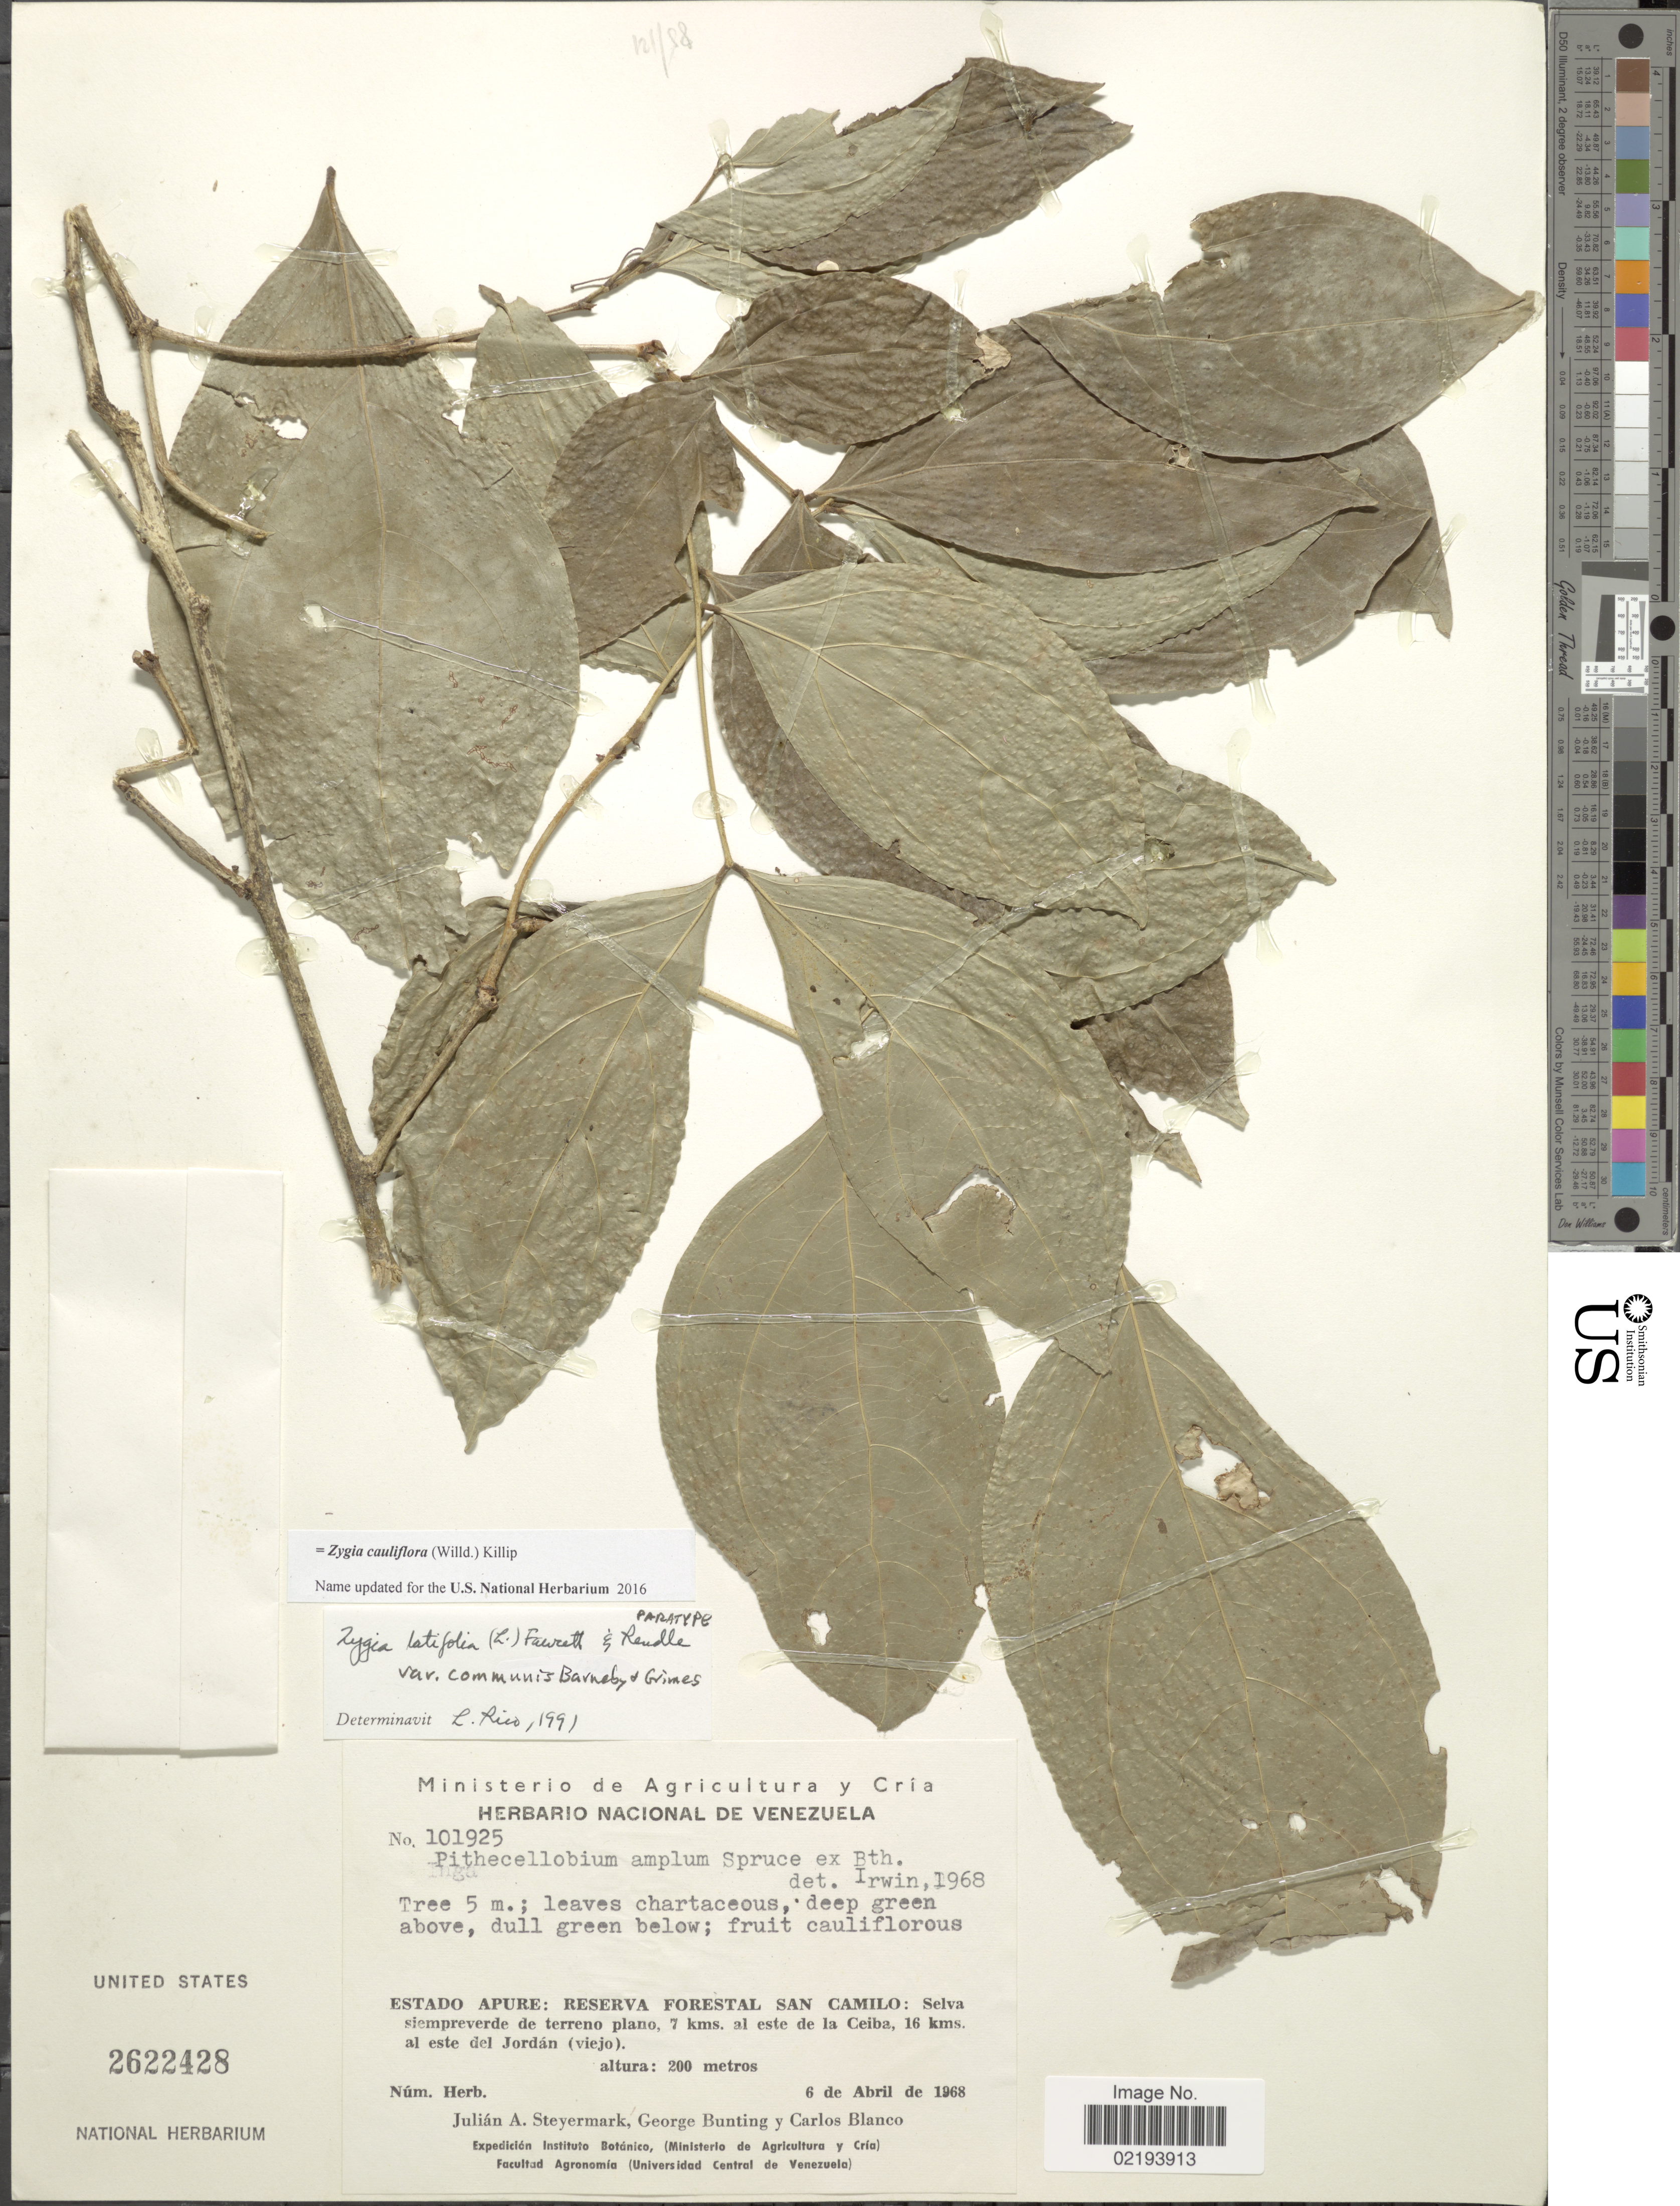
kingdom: Plantae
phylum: Tracheophyta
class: Magnoliopsida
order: Fabales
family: Fabaceae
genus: Zygia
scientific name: Zygia cauliflora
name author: (Willd.) Killip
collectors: J. Steyermark, G. S. Bunting & C. Blanco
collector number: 101925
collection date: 1968-04-06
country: Venezuela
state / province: Apure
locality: Reserva Forestal San Camilo: Selva siempreverde de terreno plano, 7 kms al este de la Ceiba, 16 kms al este del Jordán (viejo)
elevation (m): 200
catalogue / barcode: US 2622428